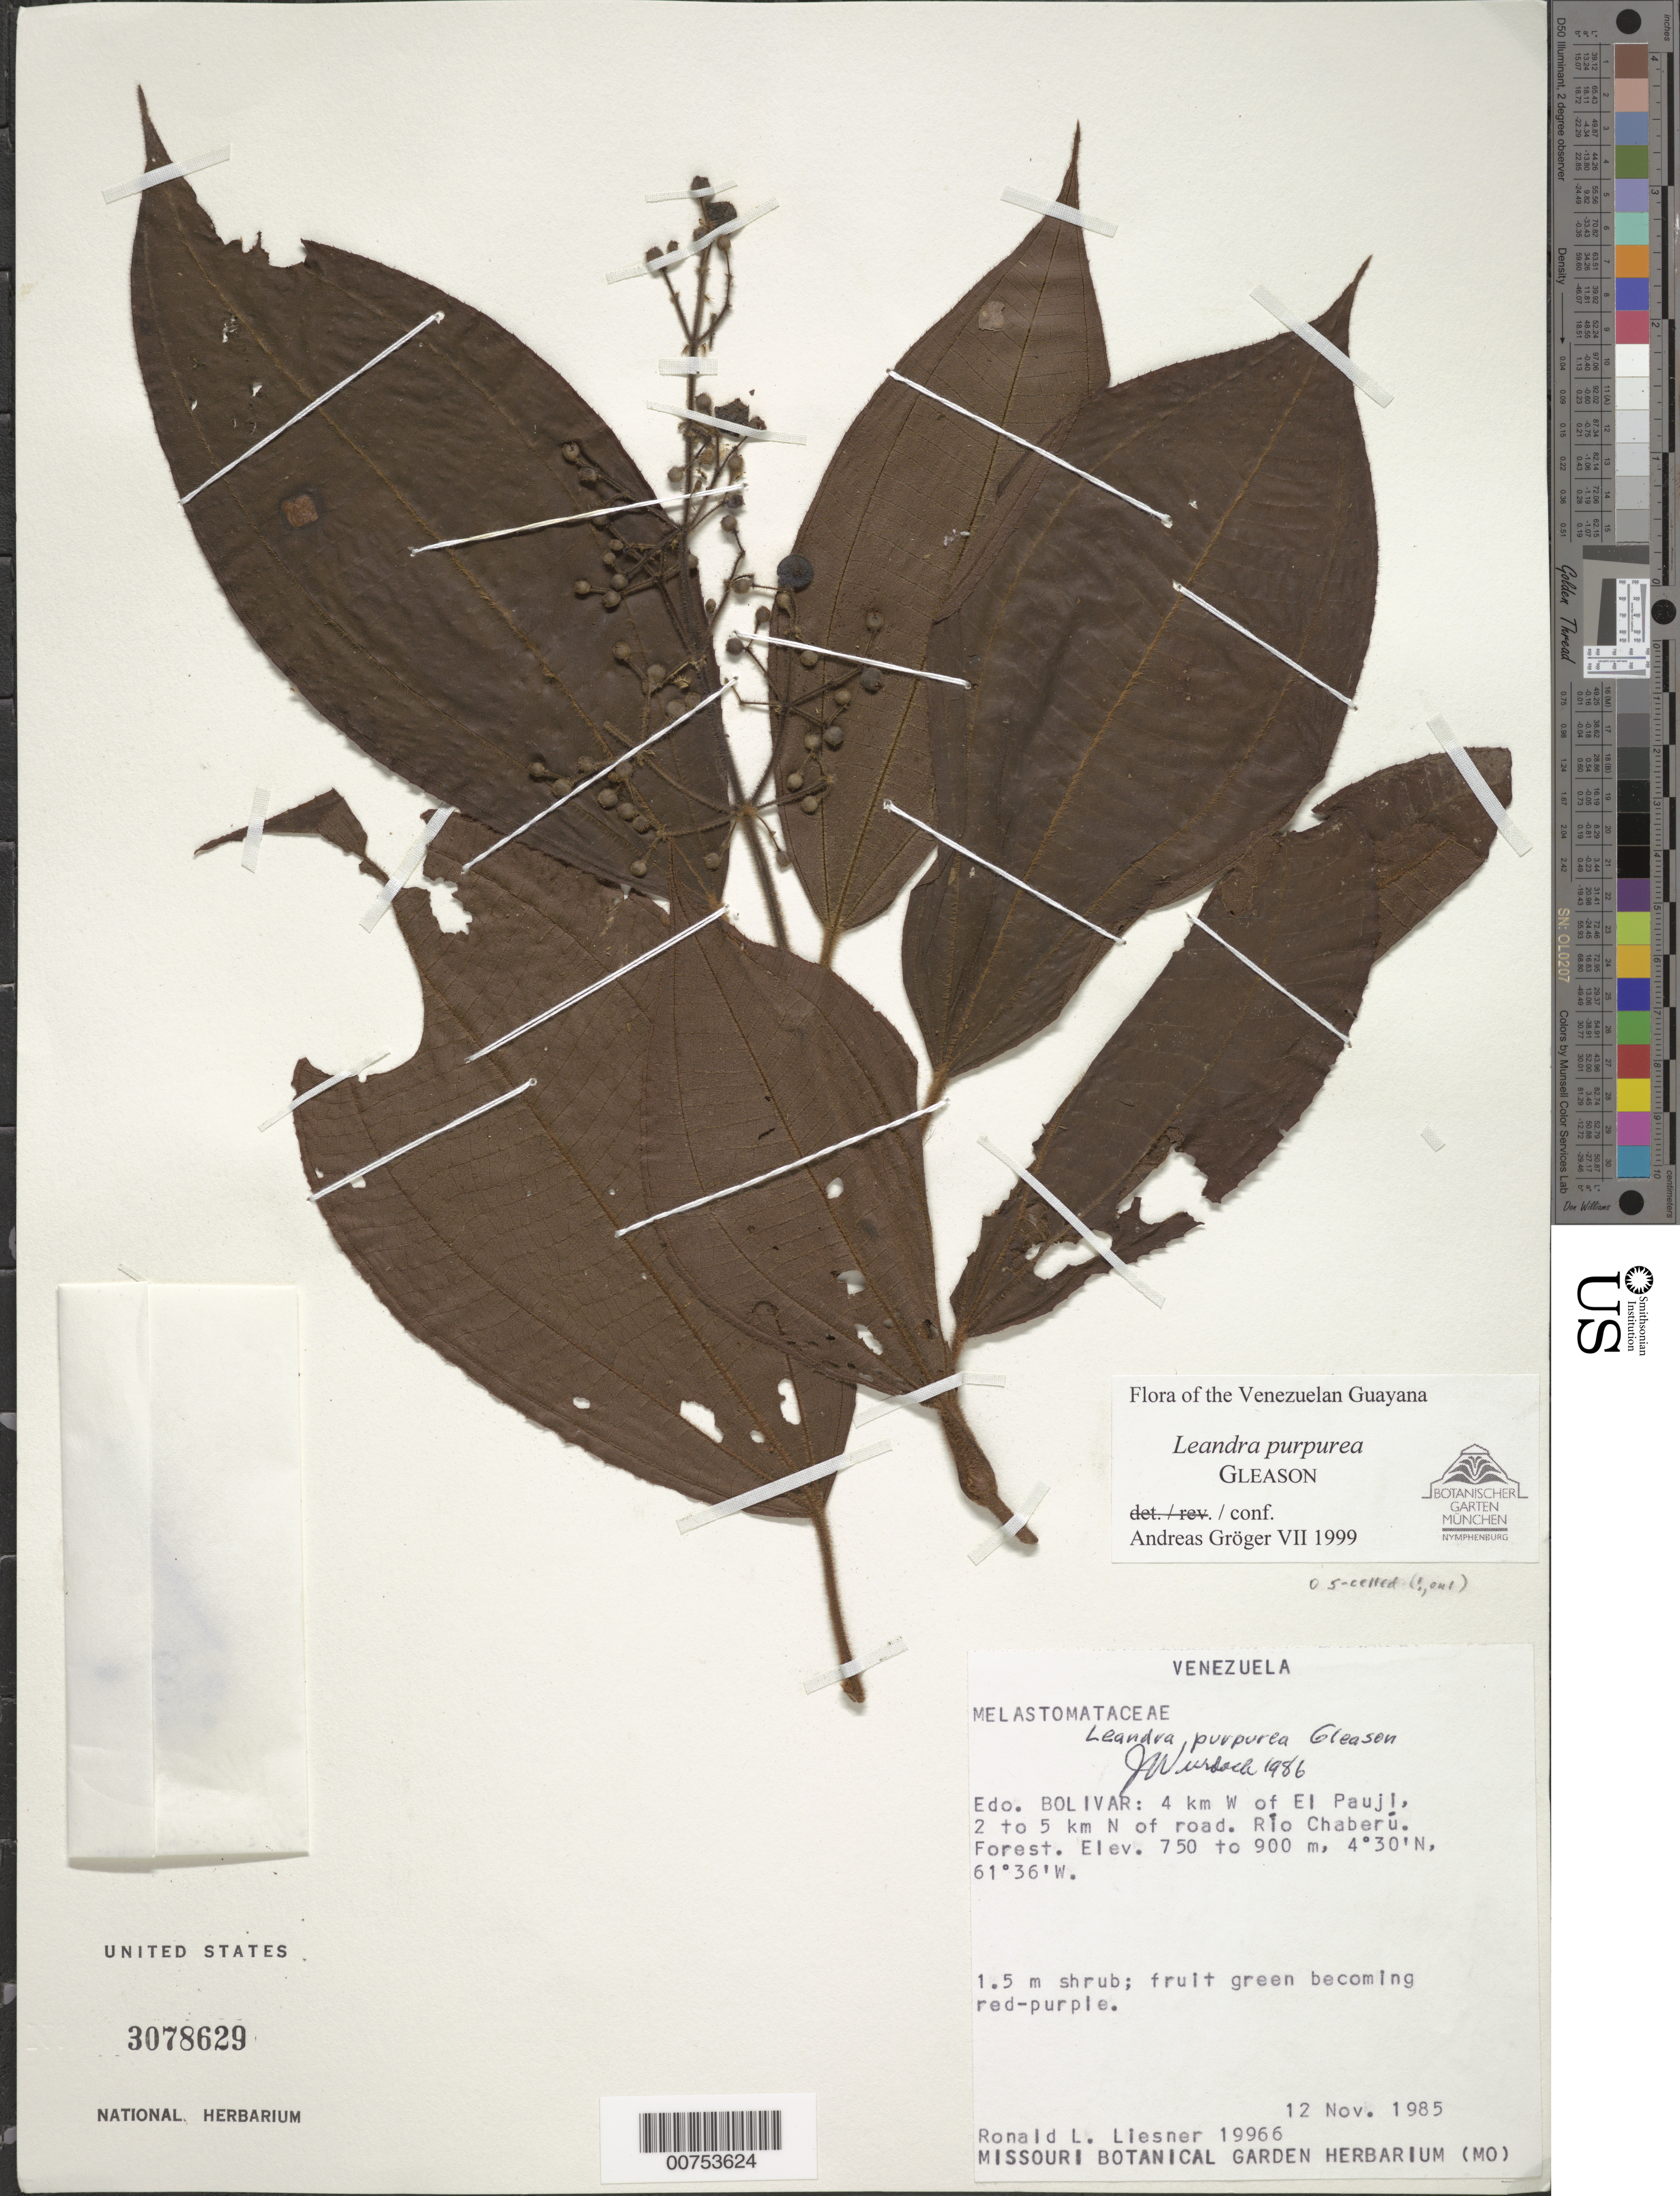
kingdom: Plantae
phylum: Tracheophyta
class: Magnoliopsida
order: Myrtales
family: Melastomataceae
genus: Leandra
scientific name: Leandra purpurea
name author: Gleason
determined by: Gröger, A.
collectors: R. L. Liesner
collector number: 19966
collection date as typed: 12-Nov-85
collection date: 1985-11-12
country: Venezuela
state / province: Bolívar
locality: El Pauji, 4 km W of; 2 to 5 km N of road; río Caberú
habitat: Forest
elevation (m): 750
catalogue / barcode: US 3078629